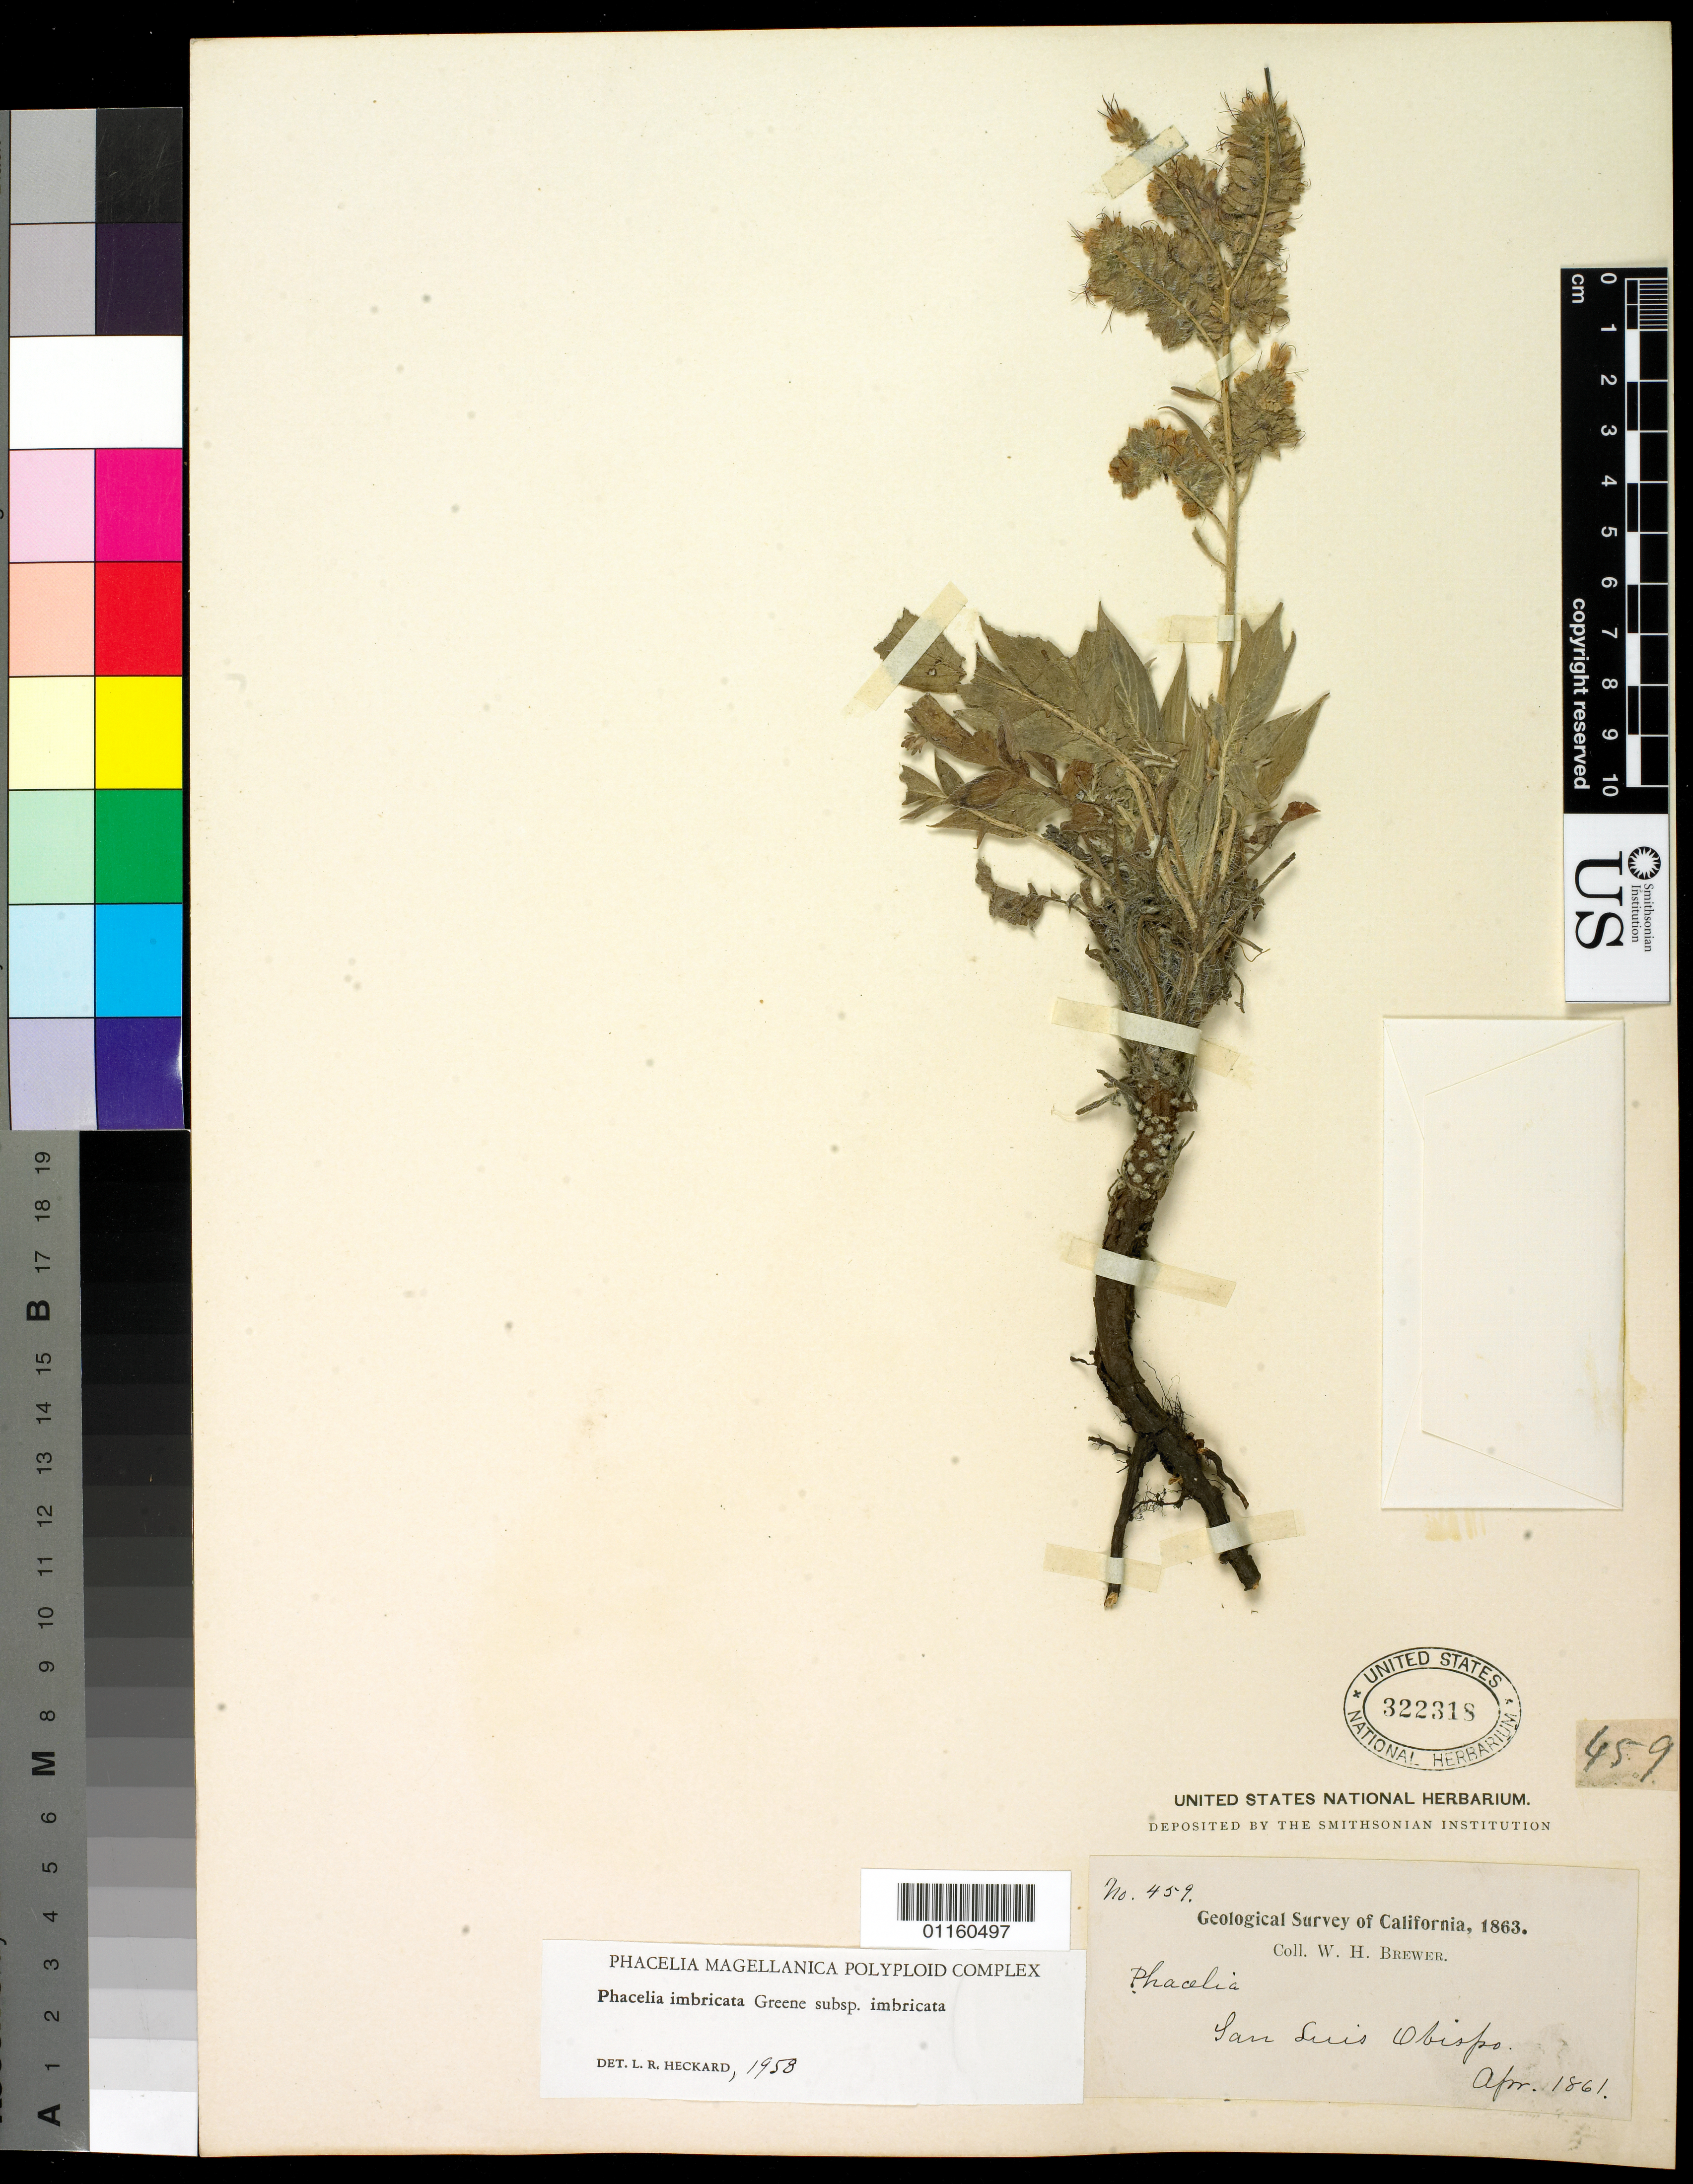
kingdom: Plantae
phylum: Tracheophyta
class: Magnoliopsida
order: Boraginales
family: Hydrophyllaceae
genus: Phacelia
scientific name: Phacelia imbricata subsp. imbricata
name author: Greene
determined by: Heckard, Lawrence R.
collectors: W. H. Brewer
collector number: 459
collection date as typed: Apr 1861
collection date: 1861-04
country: United States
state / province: California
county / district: San Luis Obispo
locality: San Luis Obispo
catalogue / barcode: US 322318